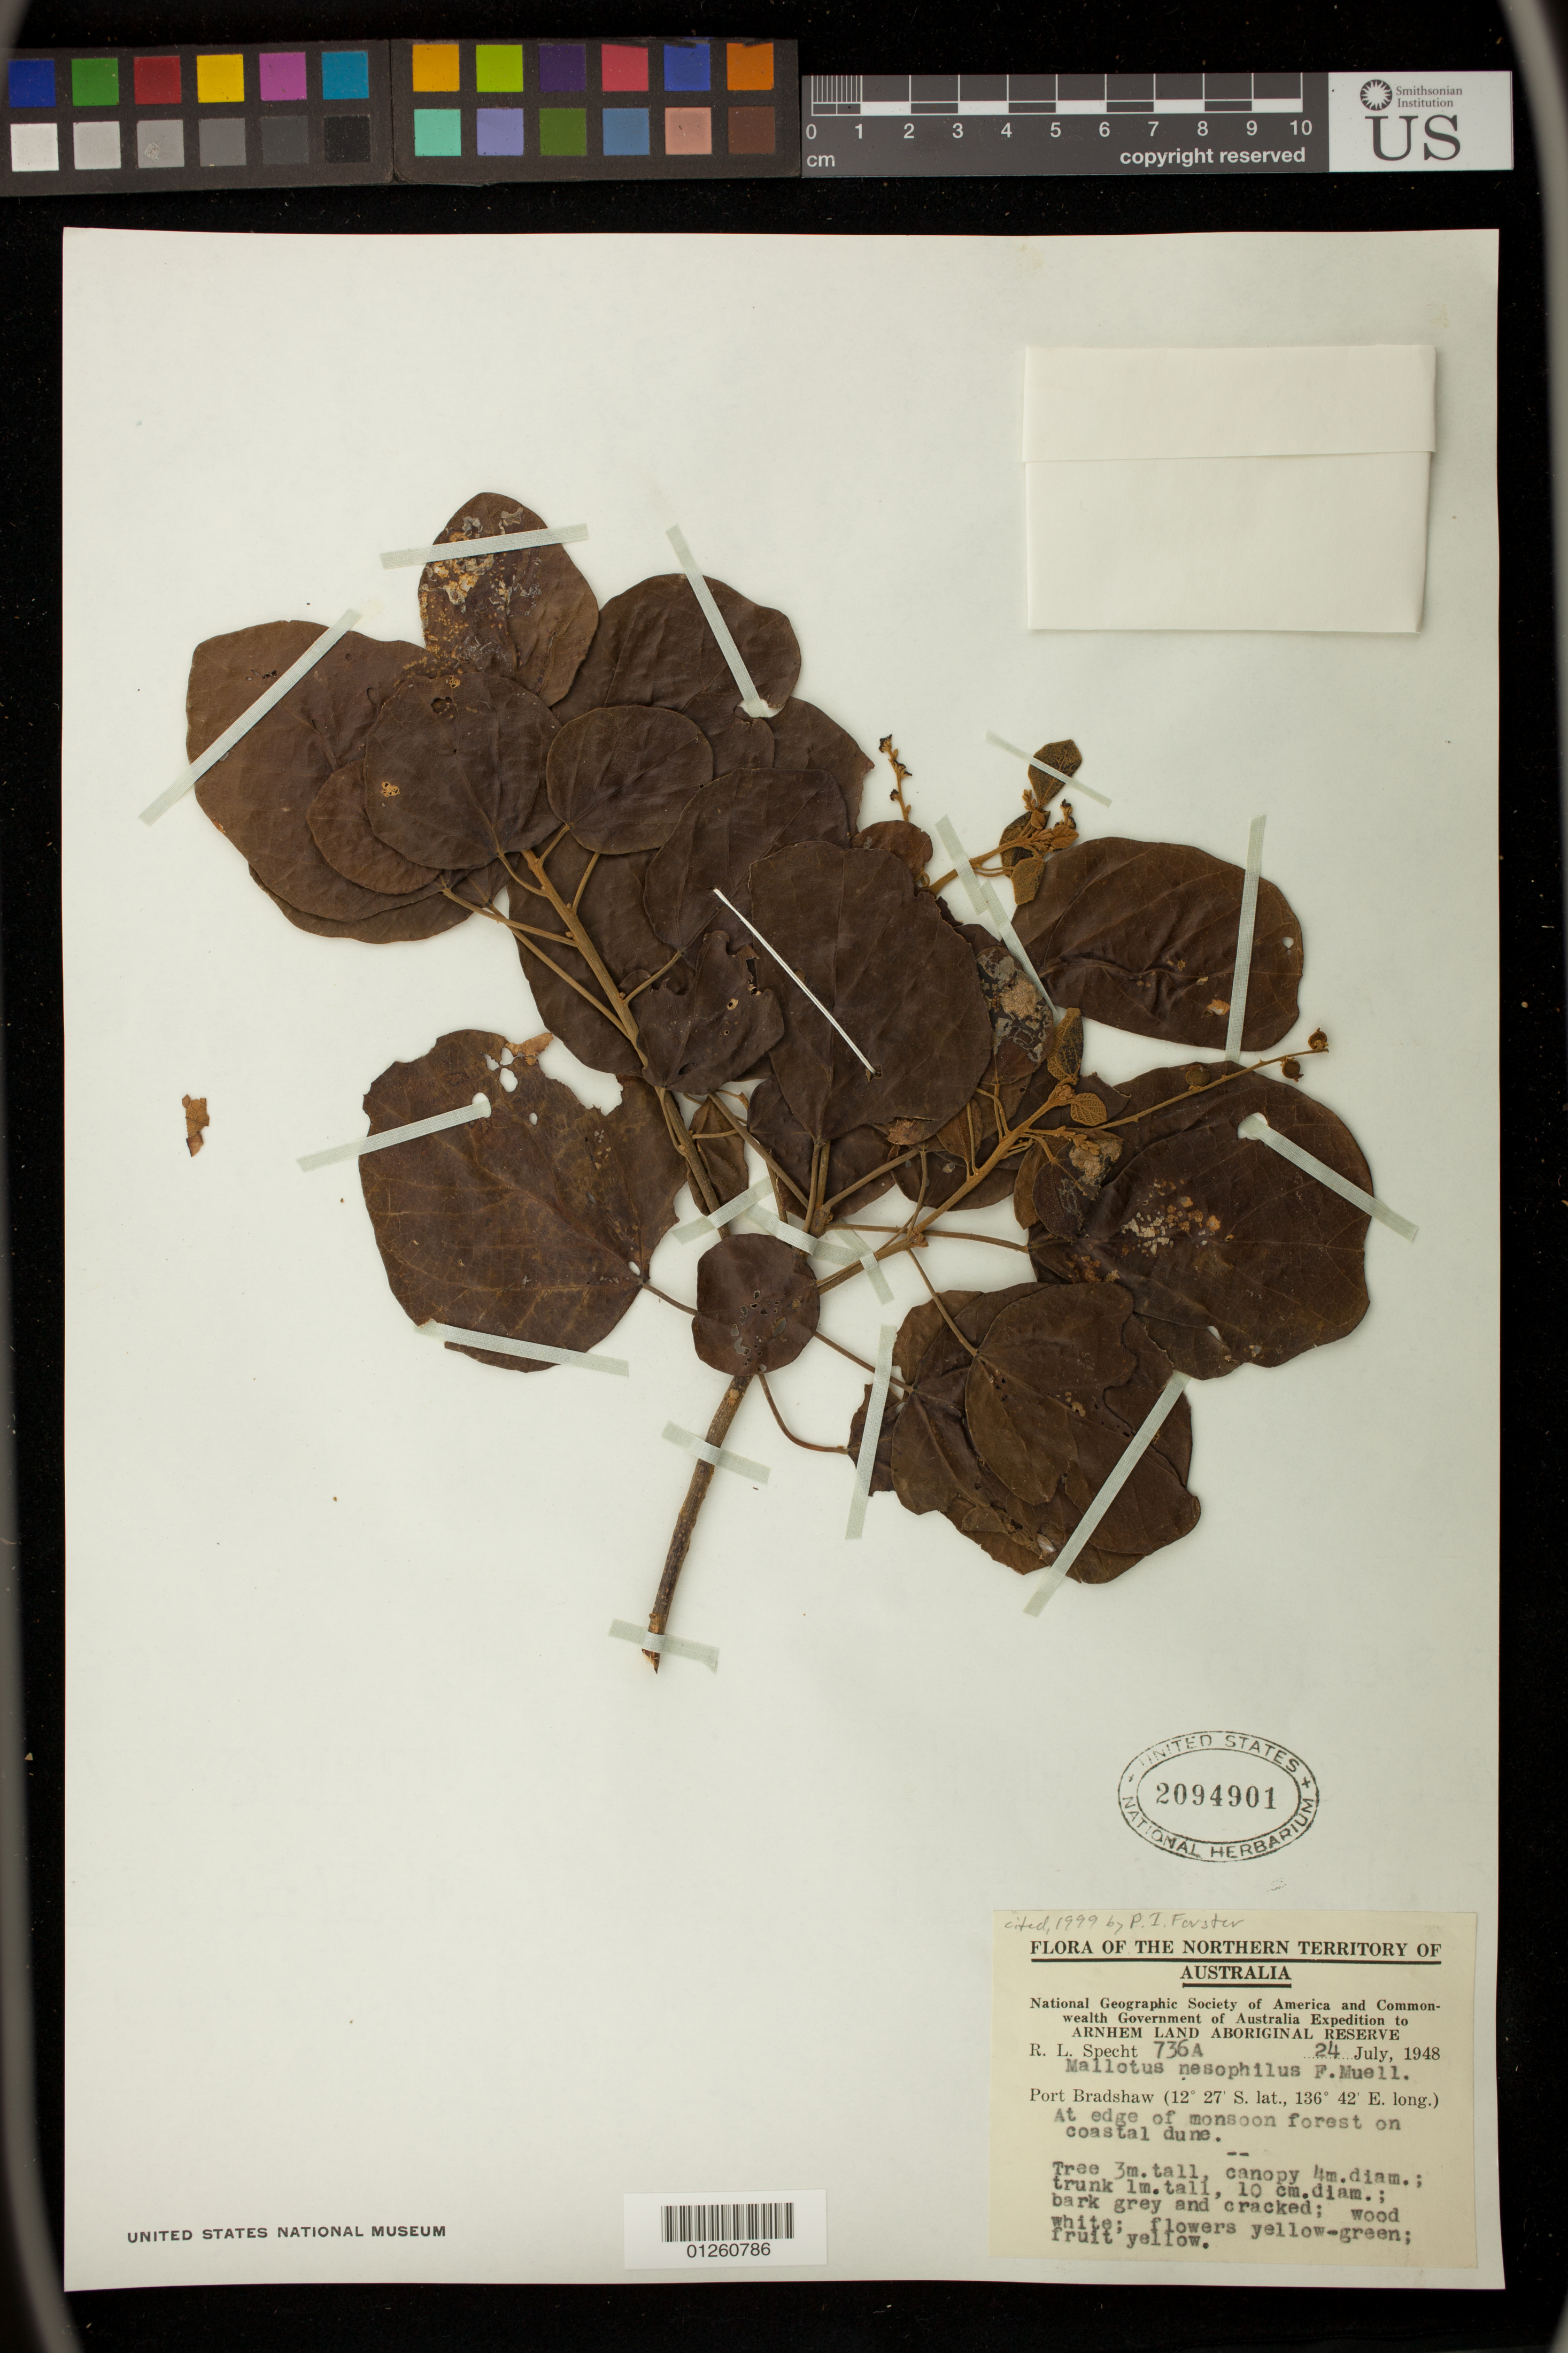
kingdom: Plantae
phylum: Tracheophyta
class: Magnoliopsida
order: Malpighiales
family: Euphorbiaceae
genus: Mallotus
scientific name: Mallotus nesophilus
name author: Müll. Arg.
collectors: R. L. Specht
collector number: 736A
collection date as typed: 24 Jul 1948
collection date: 1948-07-24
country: Australia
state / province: Northern Territory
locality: Arnhem Land Aboriginal Reserve. Port Bradshaw.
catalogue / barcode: US 2094901